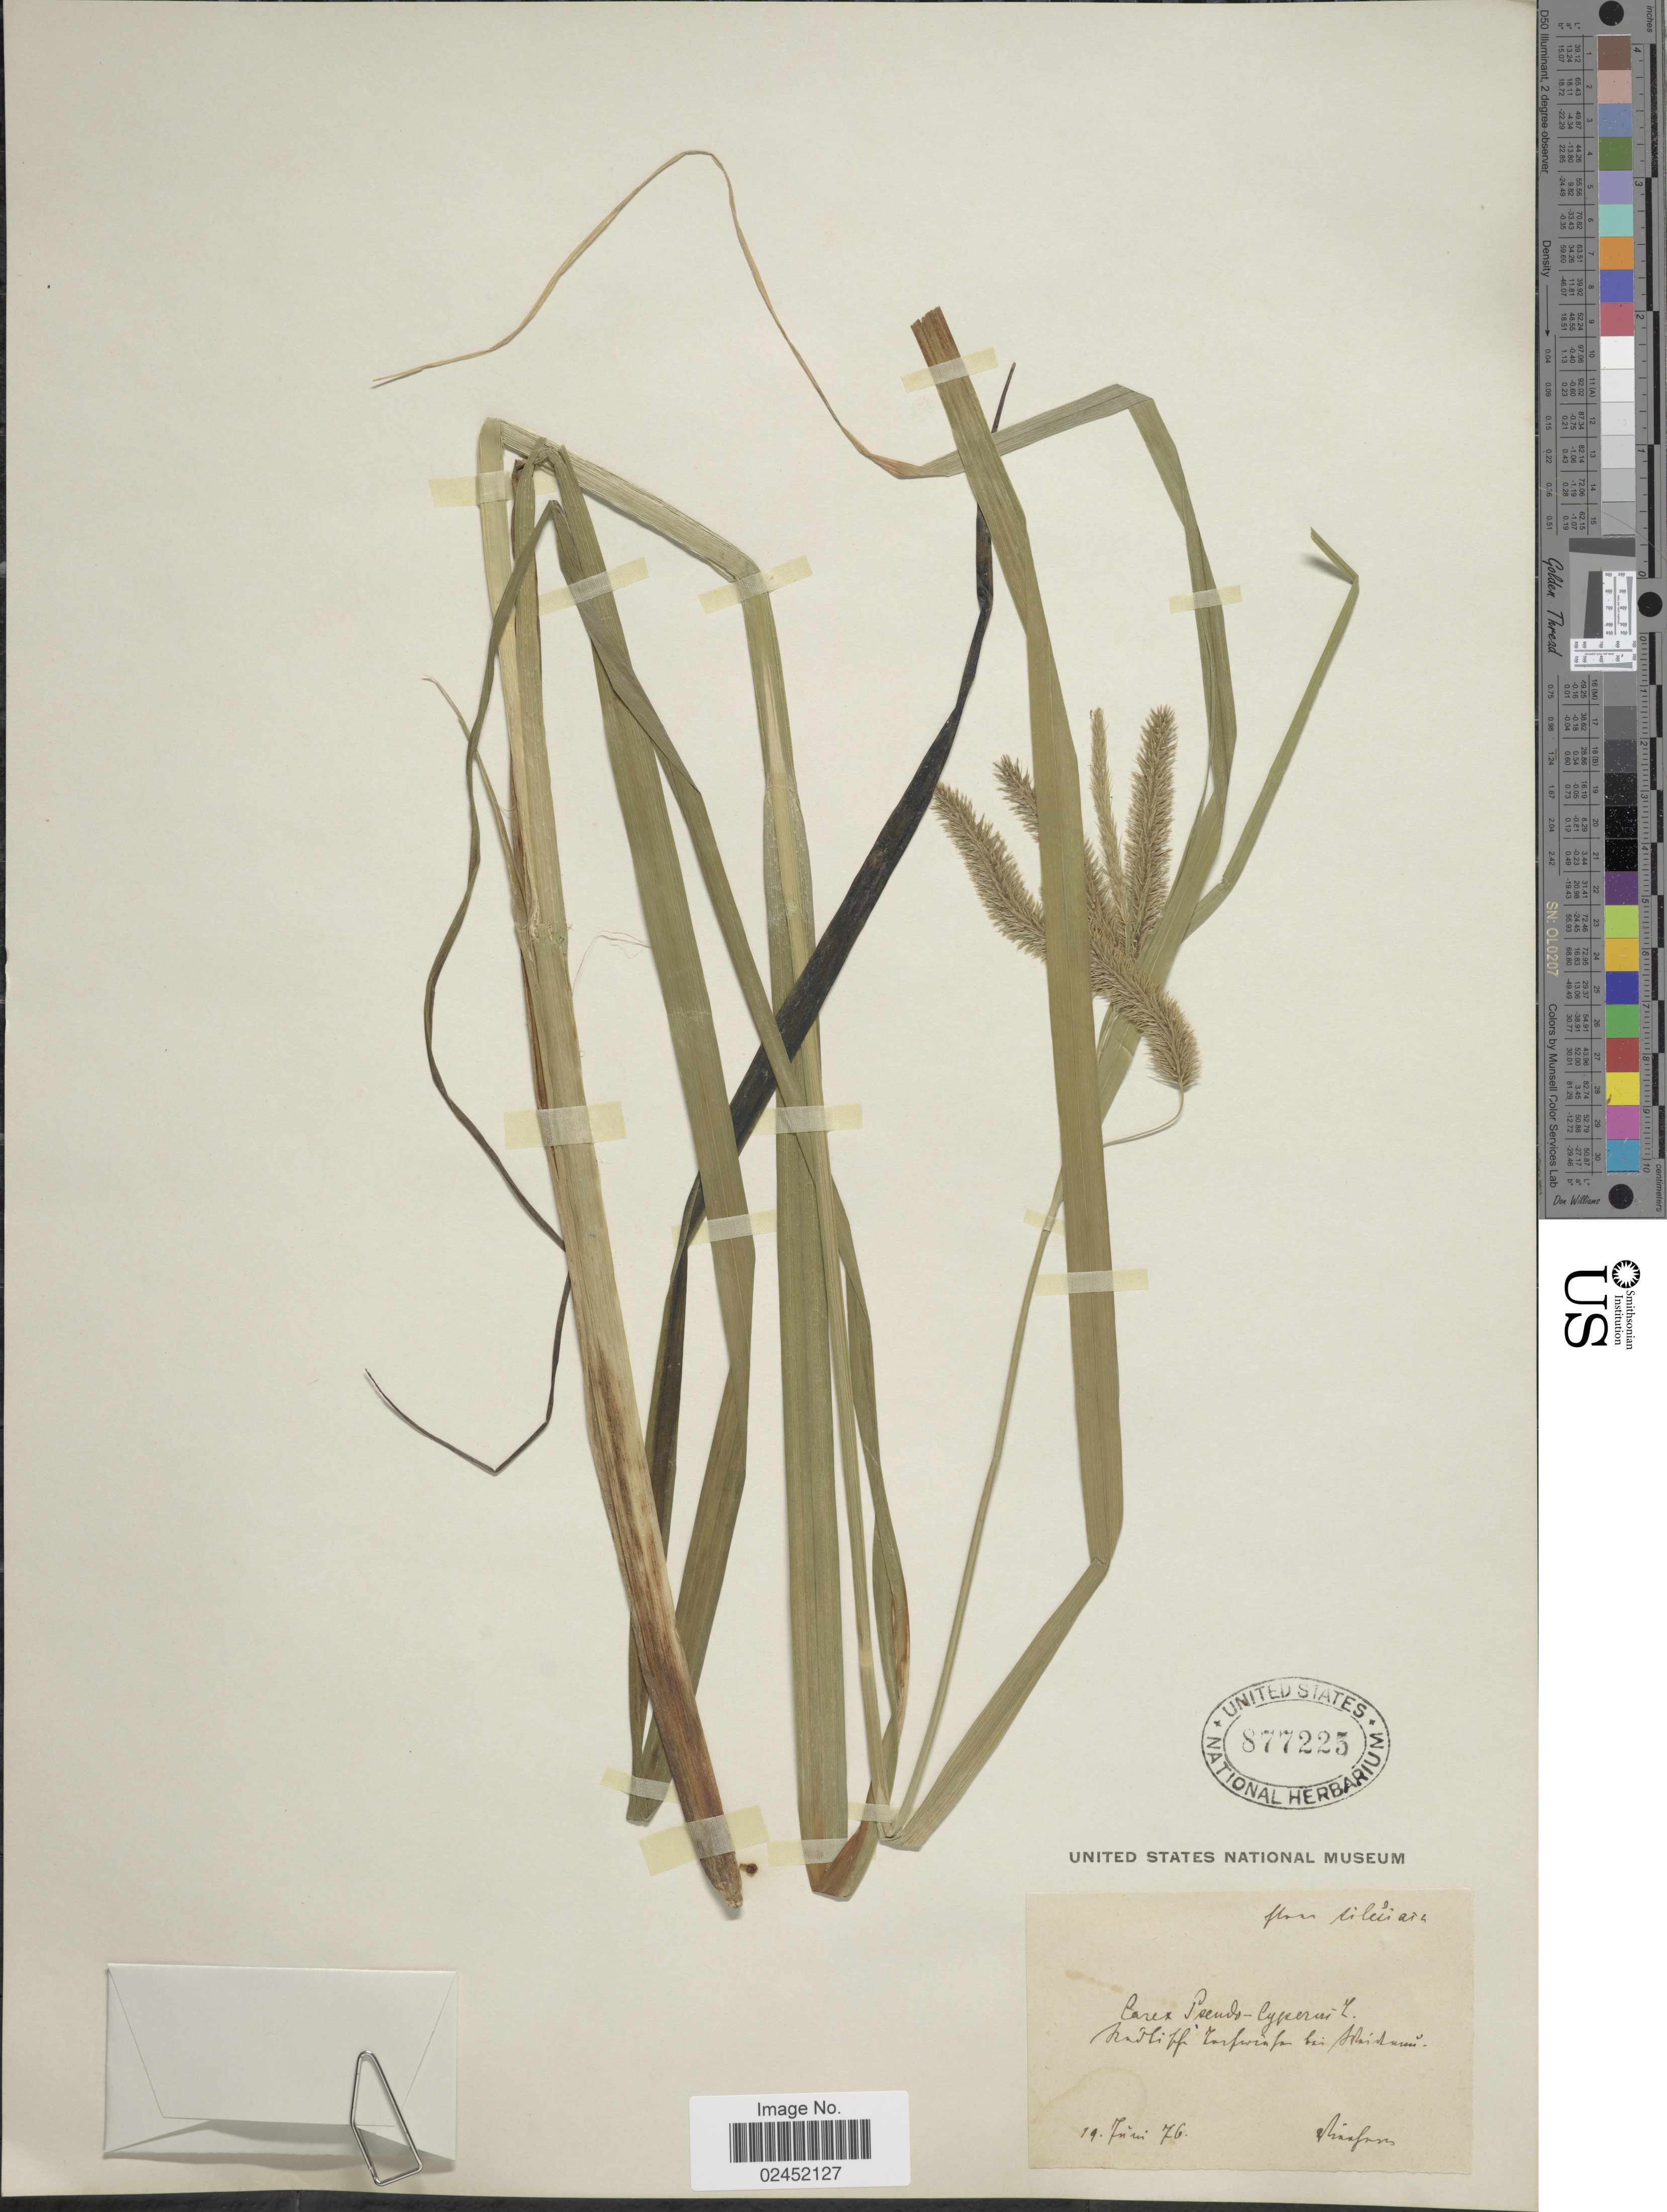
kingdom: Plantae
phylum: Tracheophyta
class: Liliopsida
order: Poales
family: Cyperaceae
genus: Carex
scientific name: Carex pseudocyperus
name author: L.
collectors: F. Vierhapper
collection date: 1876-06-19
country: Austria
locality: Silescia. Städtische Torfwiese bei Weidenau.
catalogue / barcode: US 877225